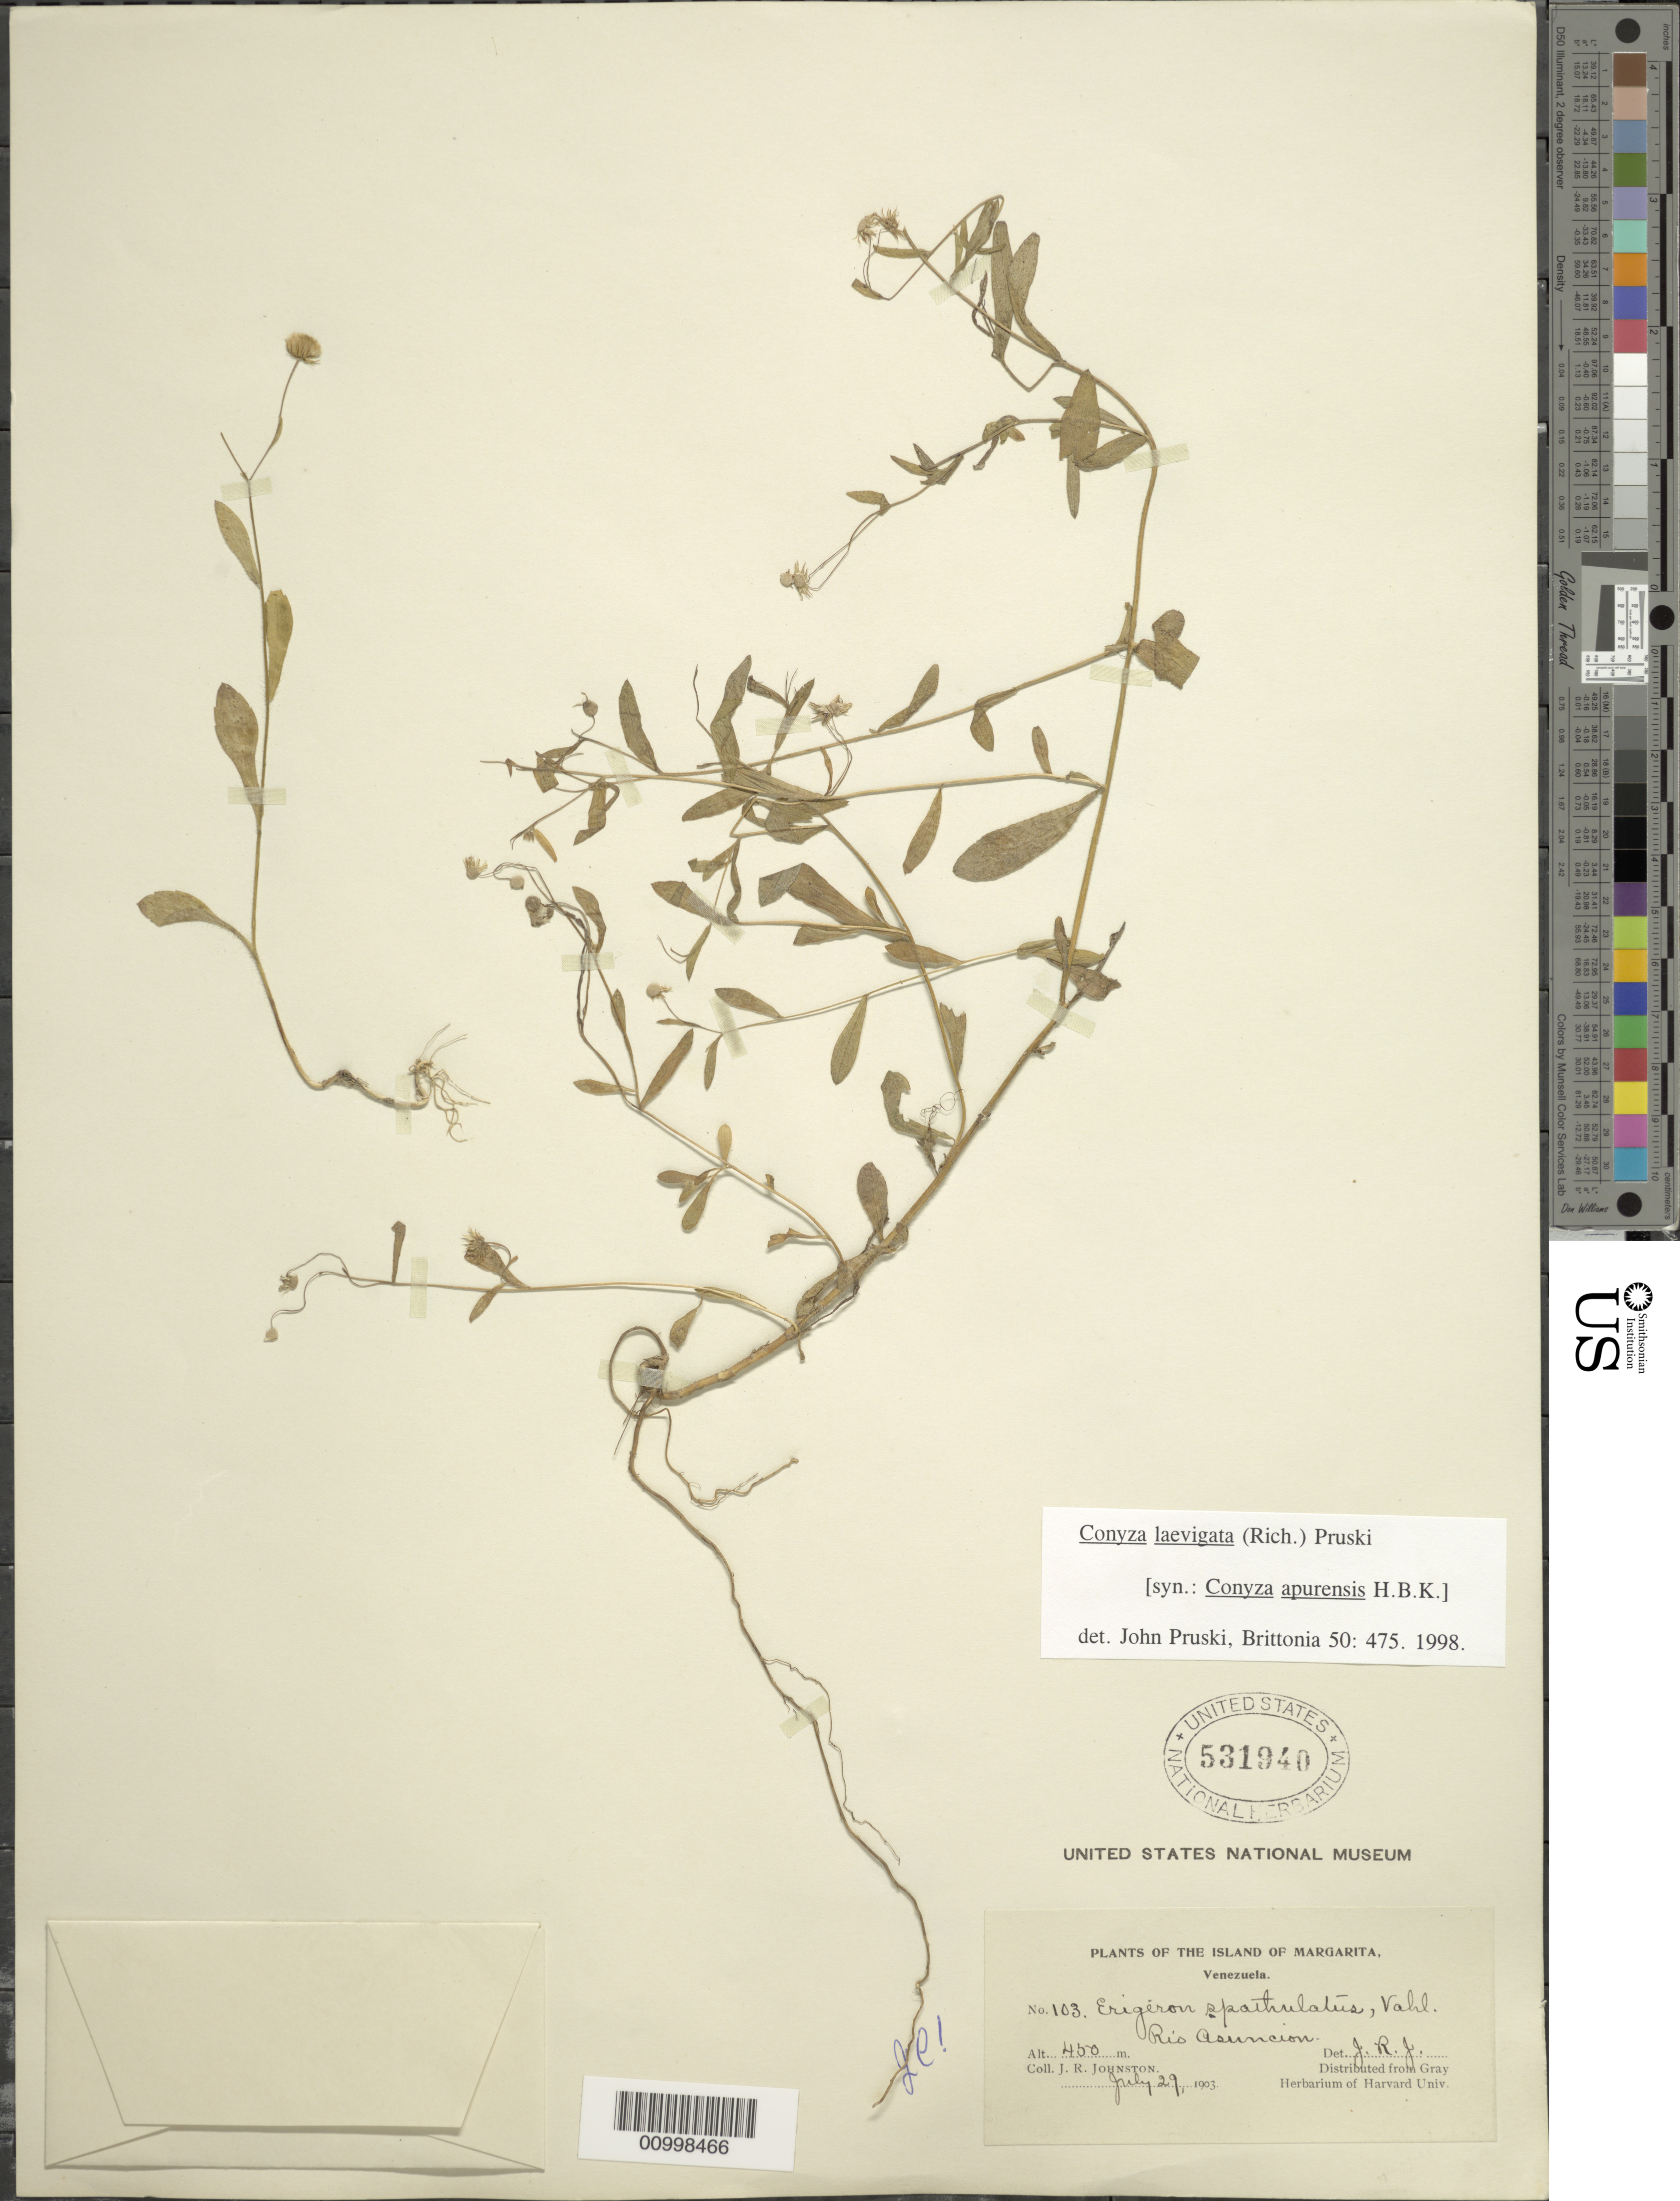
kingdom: Plantae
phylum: Tracheophyta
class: Magnoliopsida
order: Asterales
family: Asteraceae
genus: Conyza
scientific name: Conyza laevigata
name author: (Rich.) Pruski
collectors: J. Johnston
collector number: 103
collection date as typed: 29 Jul 1903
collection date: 1903-07-29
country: Venezuela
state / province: Nueva Esparta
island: Margarita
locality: Rio Asuncion.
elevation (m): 450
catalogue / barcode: US 531940